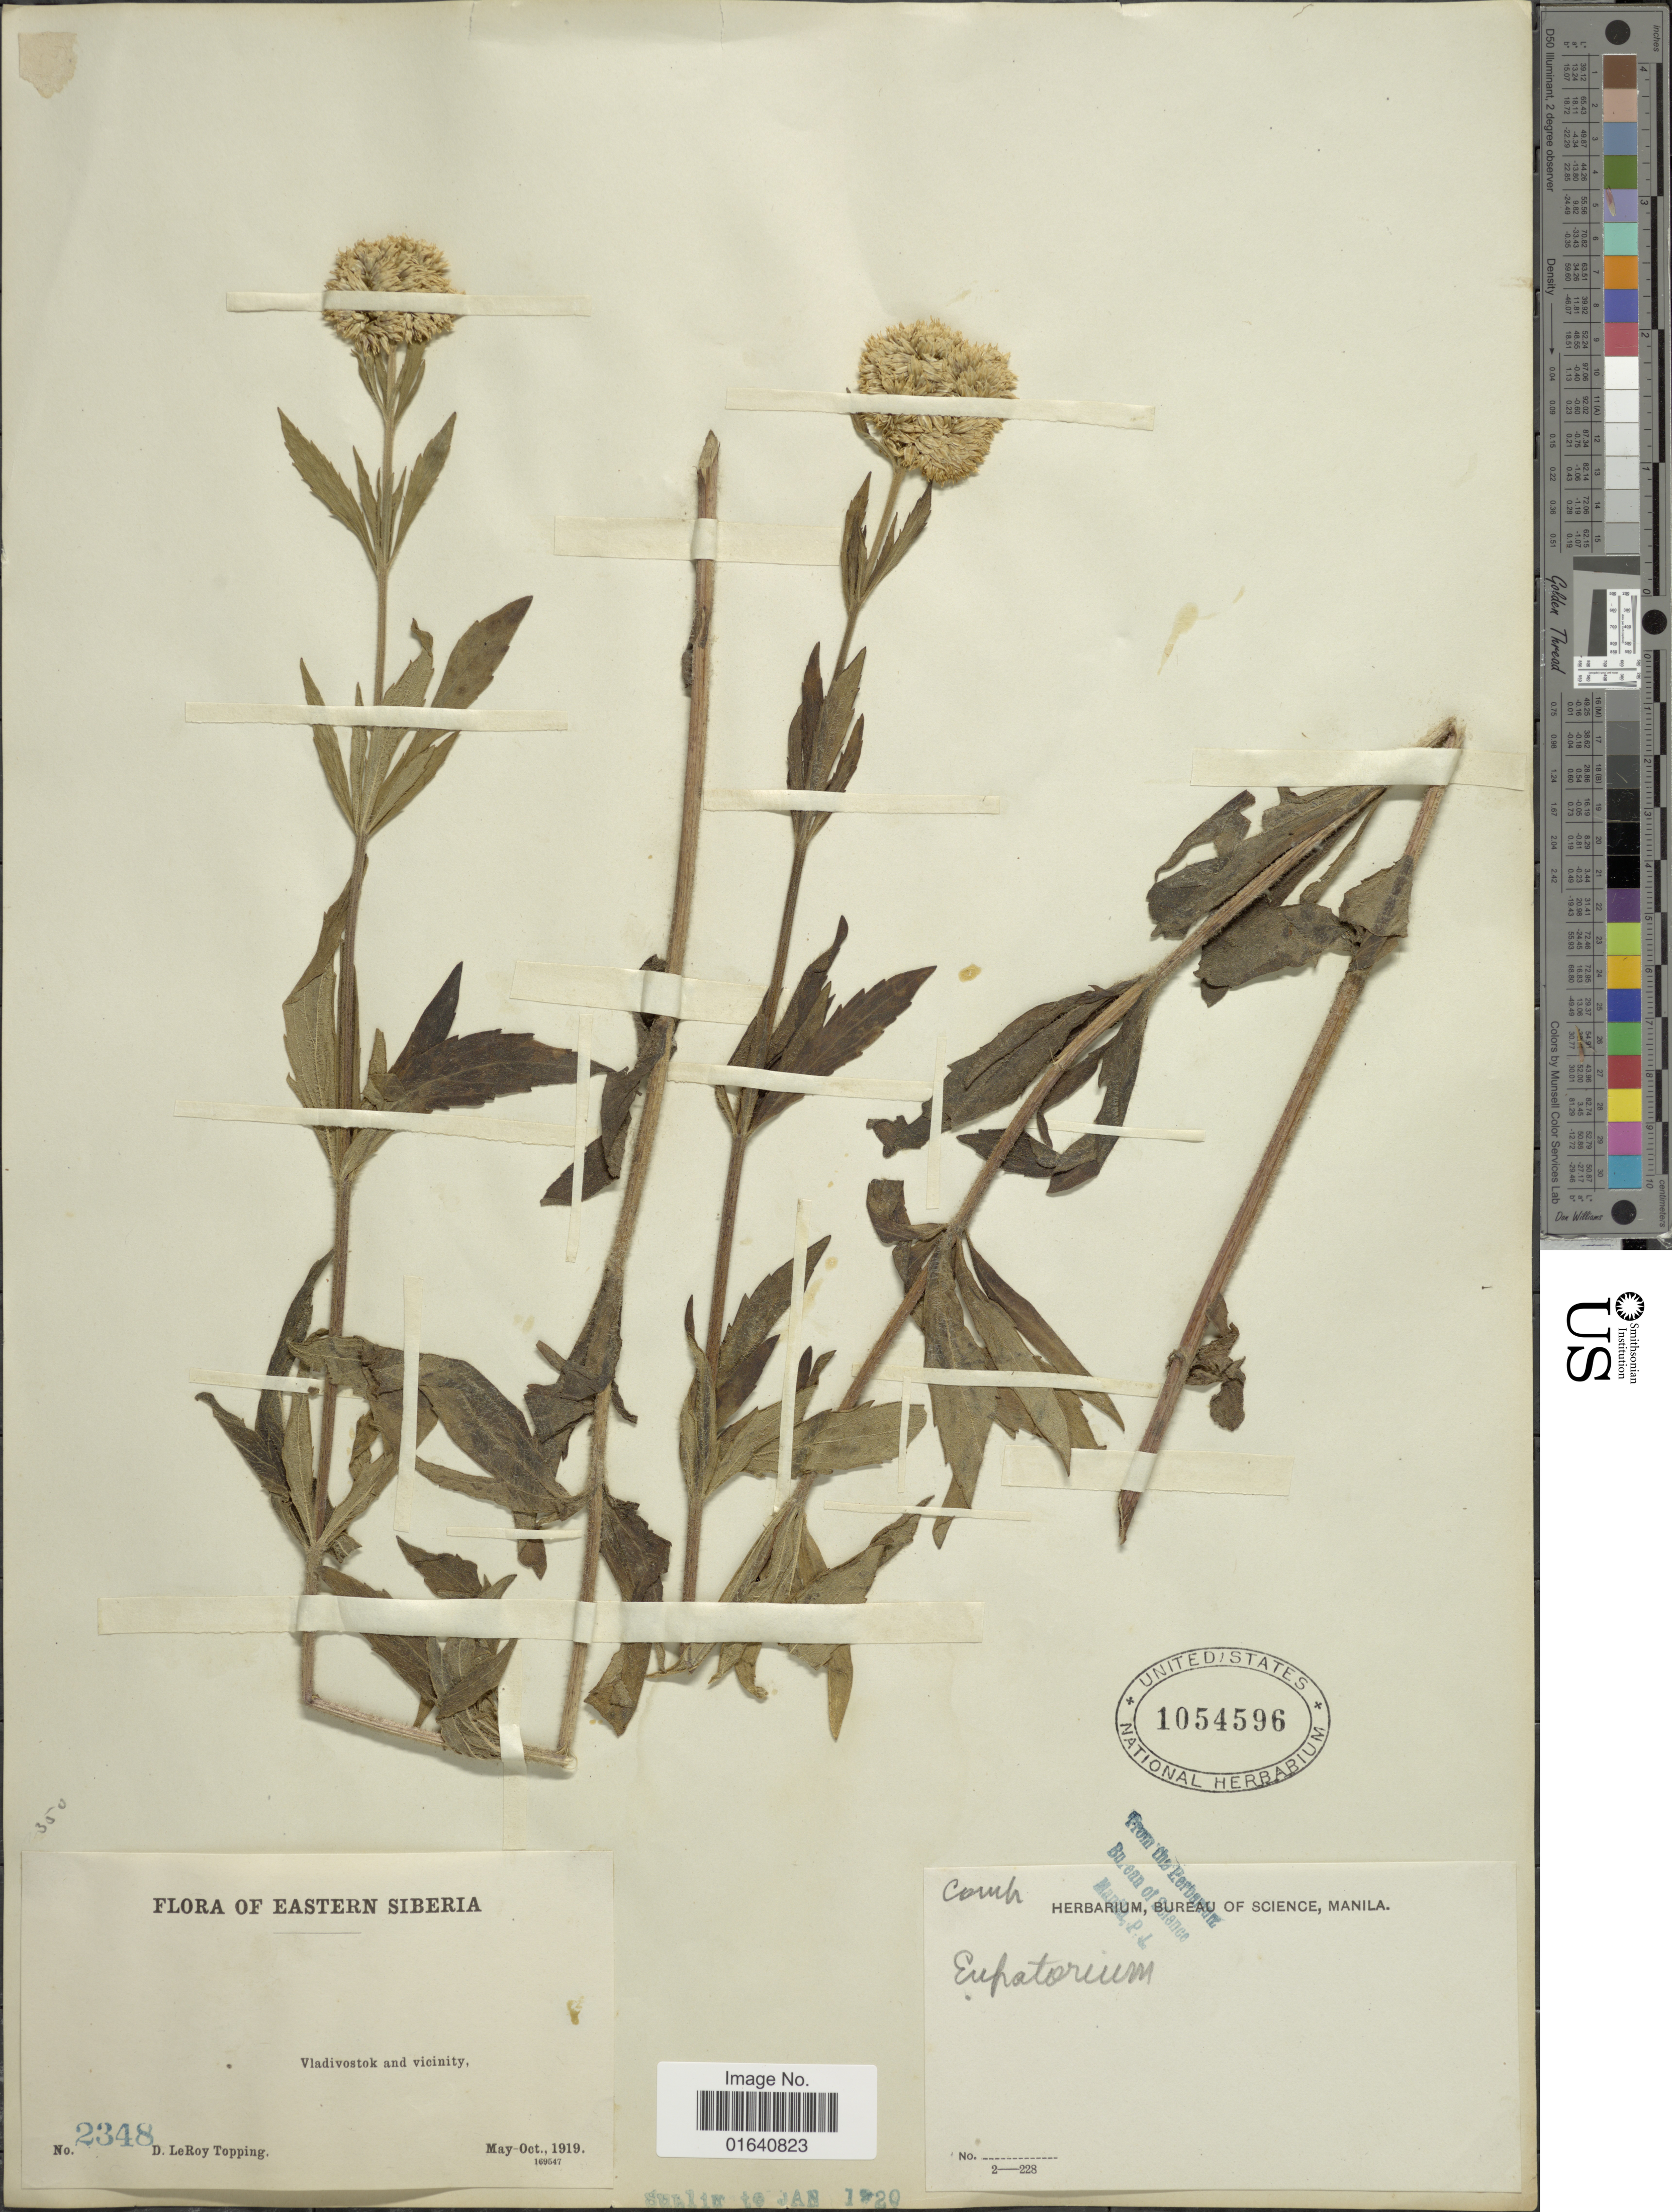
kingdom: Plantae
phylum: Tracheophyta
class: Magnoliopsida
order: Asterales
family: Asteraceae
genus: Eupatorium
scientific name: Eupatorium lindleyanum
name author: DC.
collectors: D. L. Topping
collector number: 2348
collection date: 1919-05/1919-10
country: Russian Federation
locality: Eastern Siberia, Vladivostok and vicinity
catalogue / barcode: US 1054596